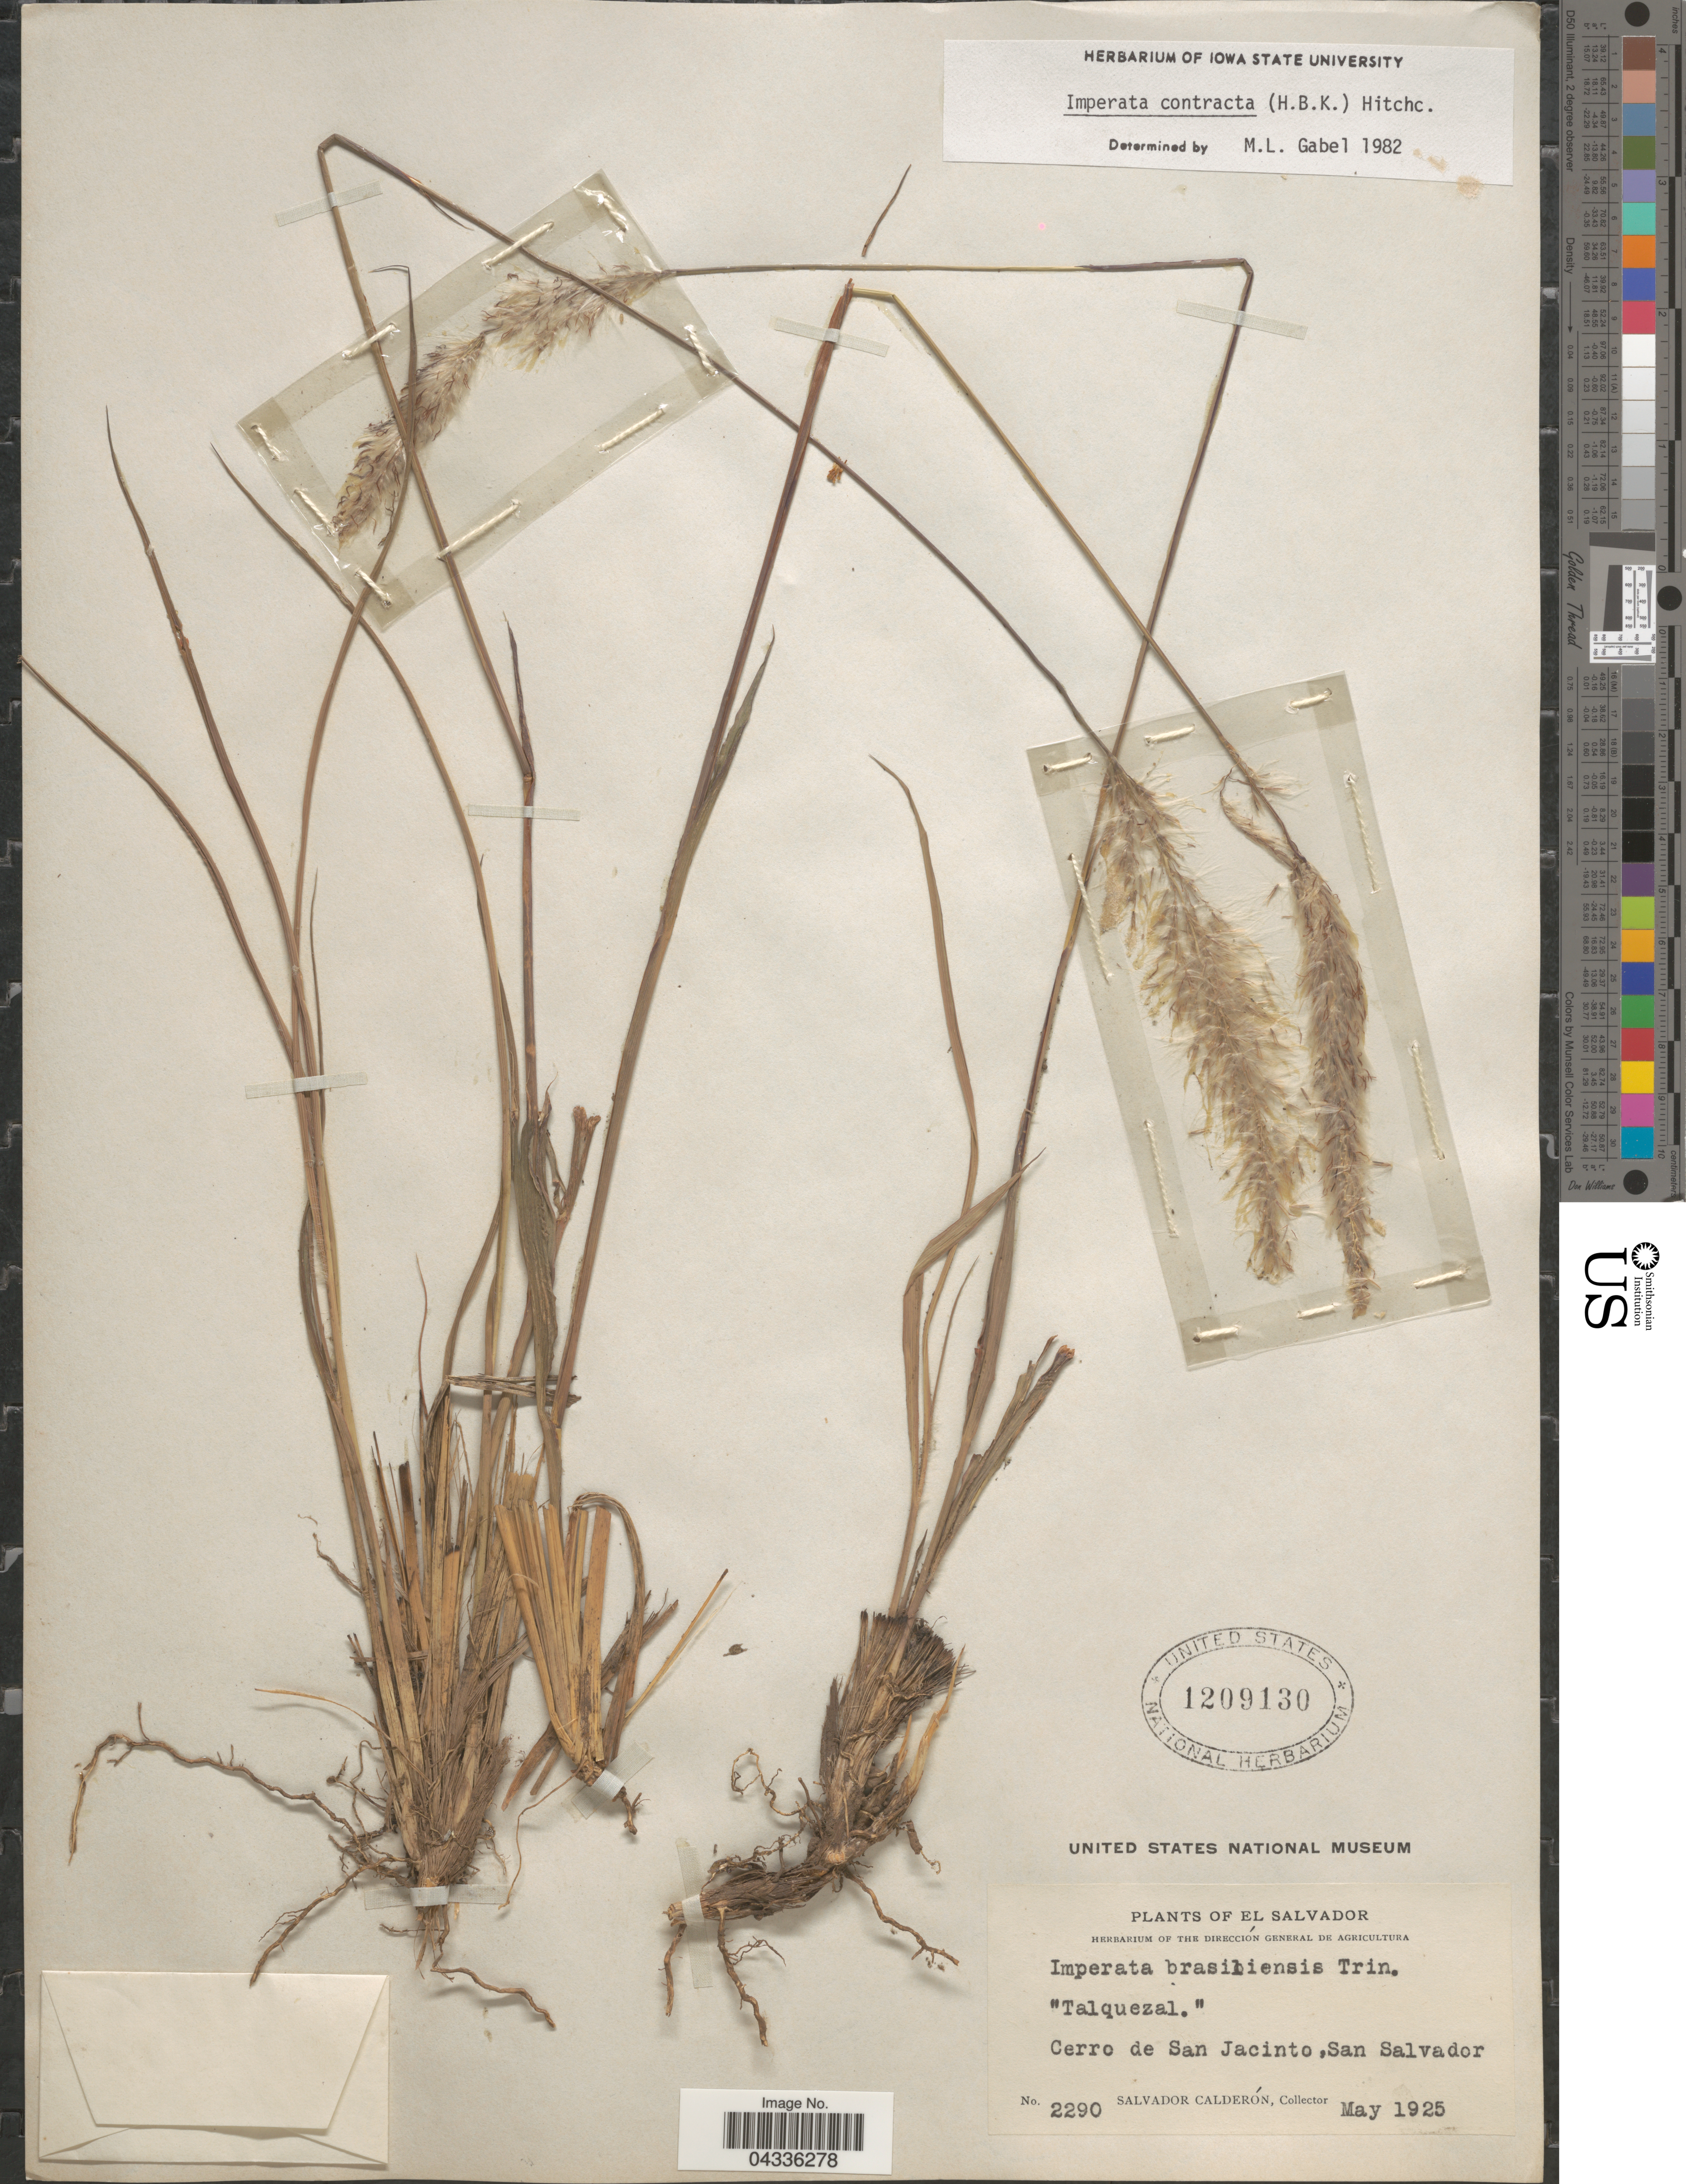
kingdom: Plantae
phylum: Tracheophyta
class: Liliopsida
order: Poales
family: Poaceae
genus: Imperata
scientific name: Imperata contracta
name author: (Kunth) Hitchc.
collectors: S. Calderón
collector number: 2290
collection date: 1925-05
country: El Salvador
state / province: San Salvador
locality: Cerro de San Jacinto.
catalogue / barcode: US 1209130